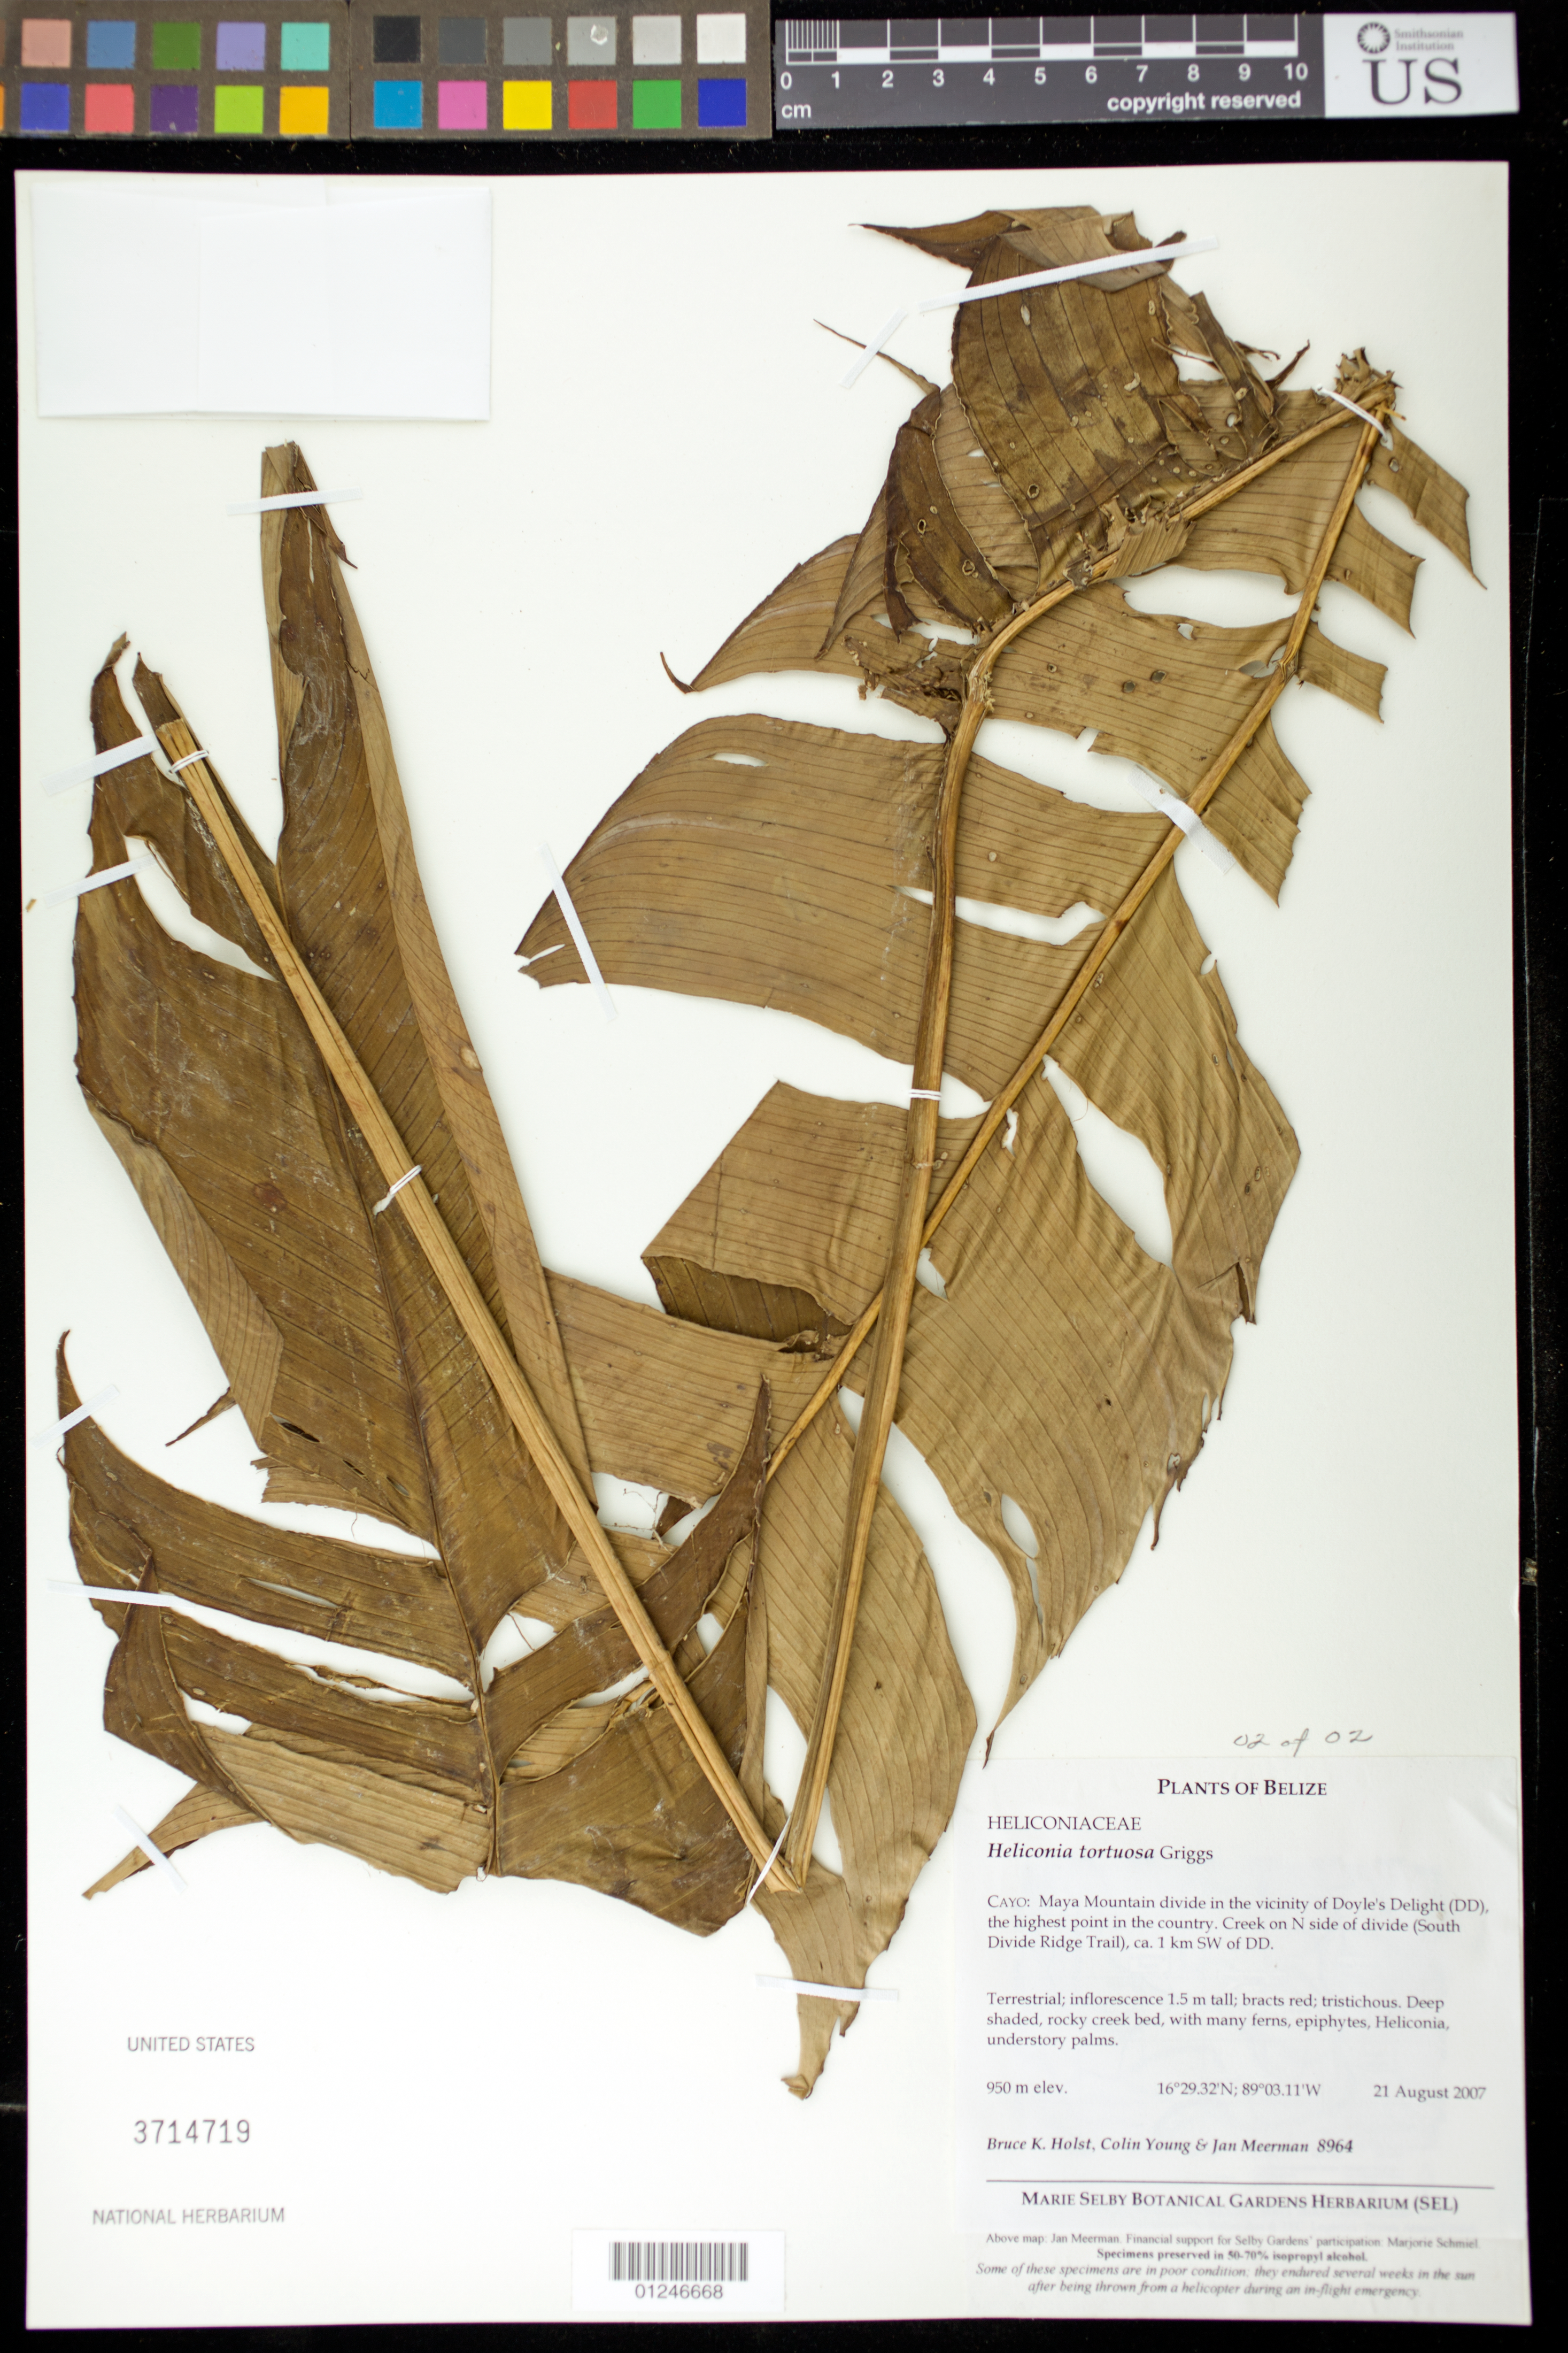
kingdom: Plantae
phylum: Tracheophyta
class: Liliopsida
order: Zingiberales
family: Heliconiaceae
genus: Heliconia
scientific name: Heliconia tortuosa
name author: R.F. Griggs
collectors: B. Holst, C. Young & J. Meerman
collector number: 8964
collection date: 2007-08-21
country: Belize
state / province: Cayo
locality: Maya Mountain divide in the vicinity of Doyle's Delight (DD). Creek on N side of divide (South Divide Ridge Trail), ca 1 KM SW of DD.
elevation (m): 950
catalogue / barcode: US 3714719